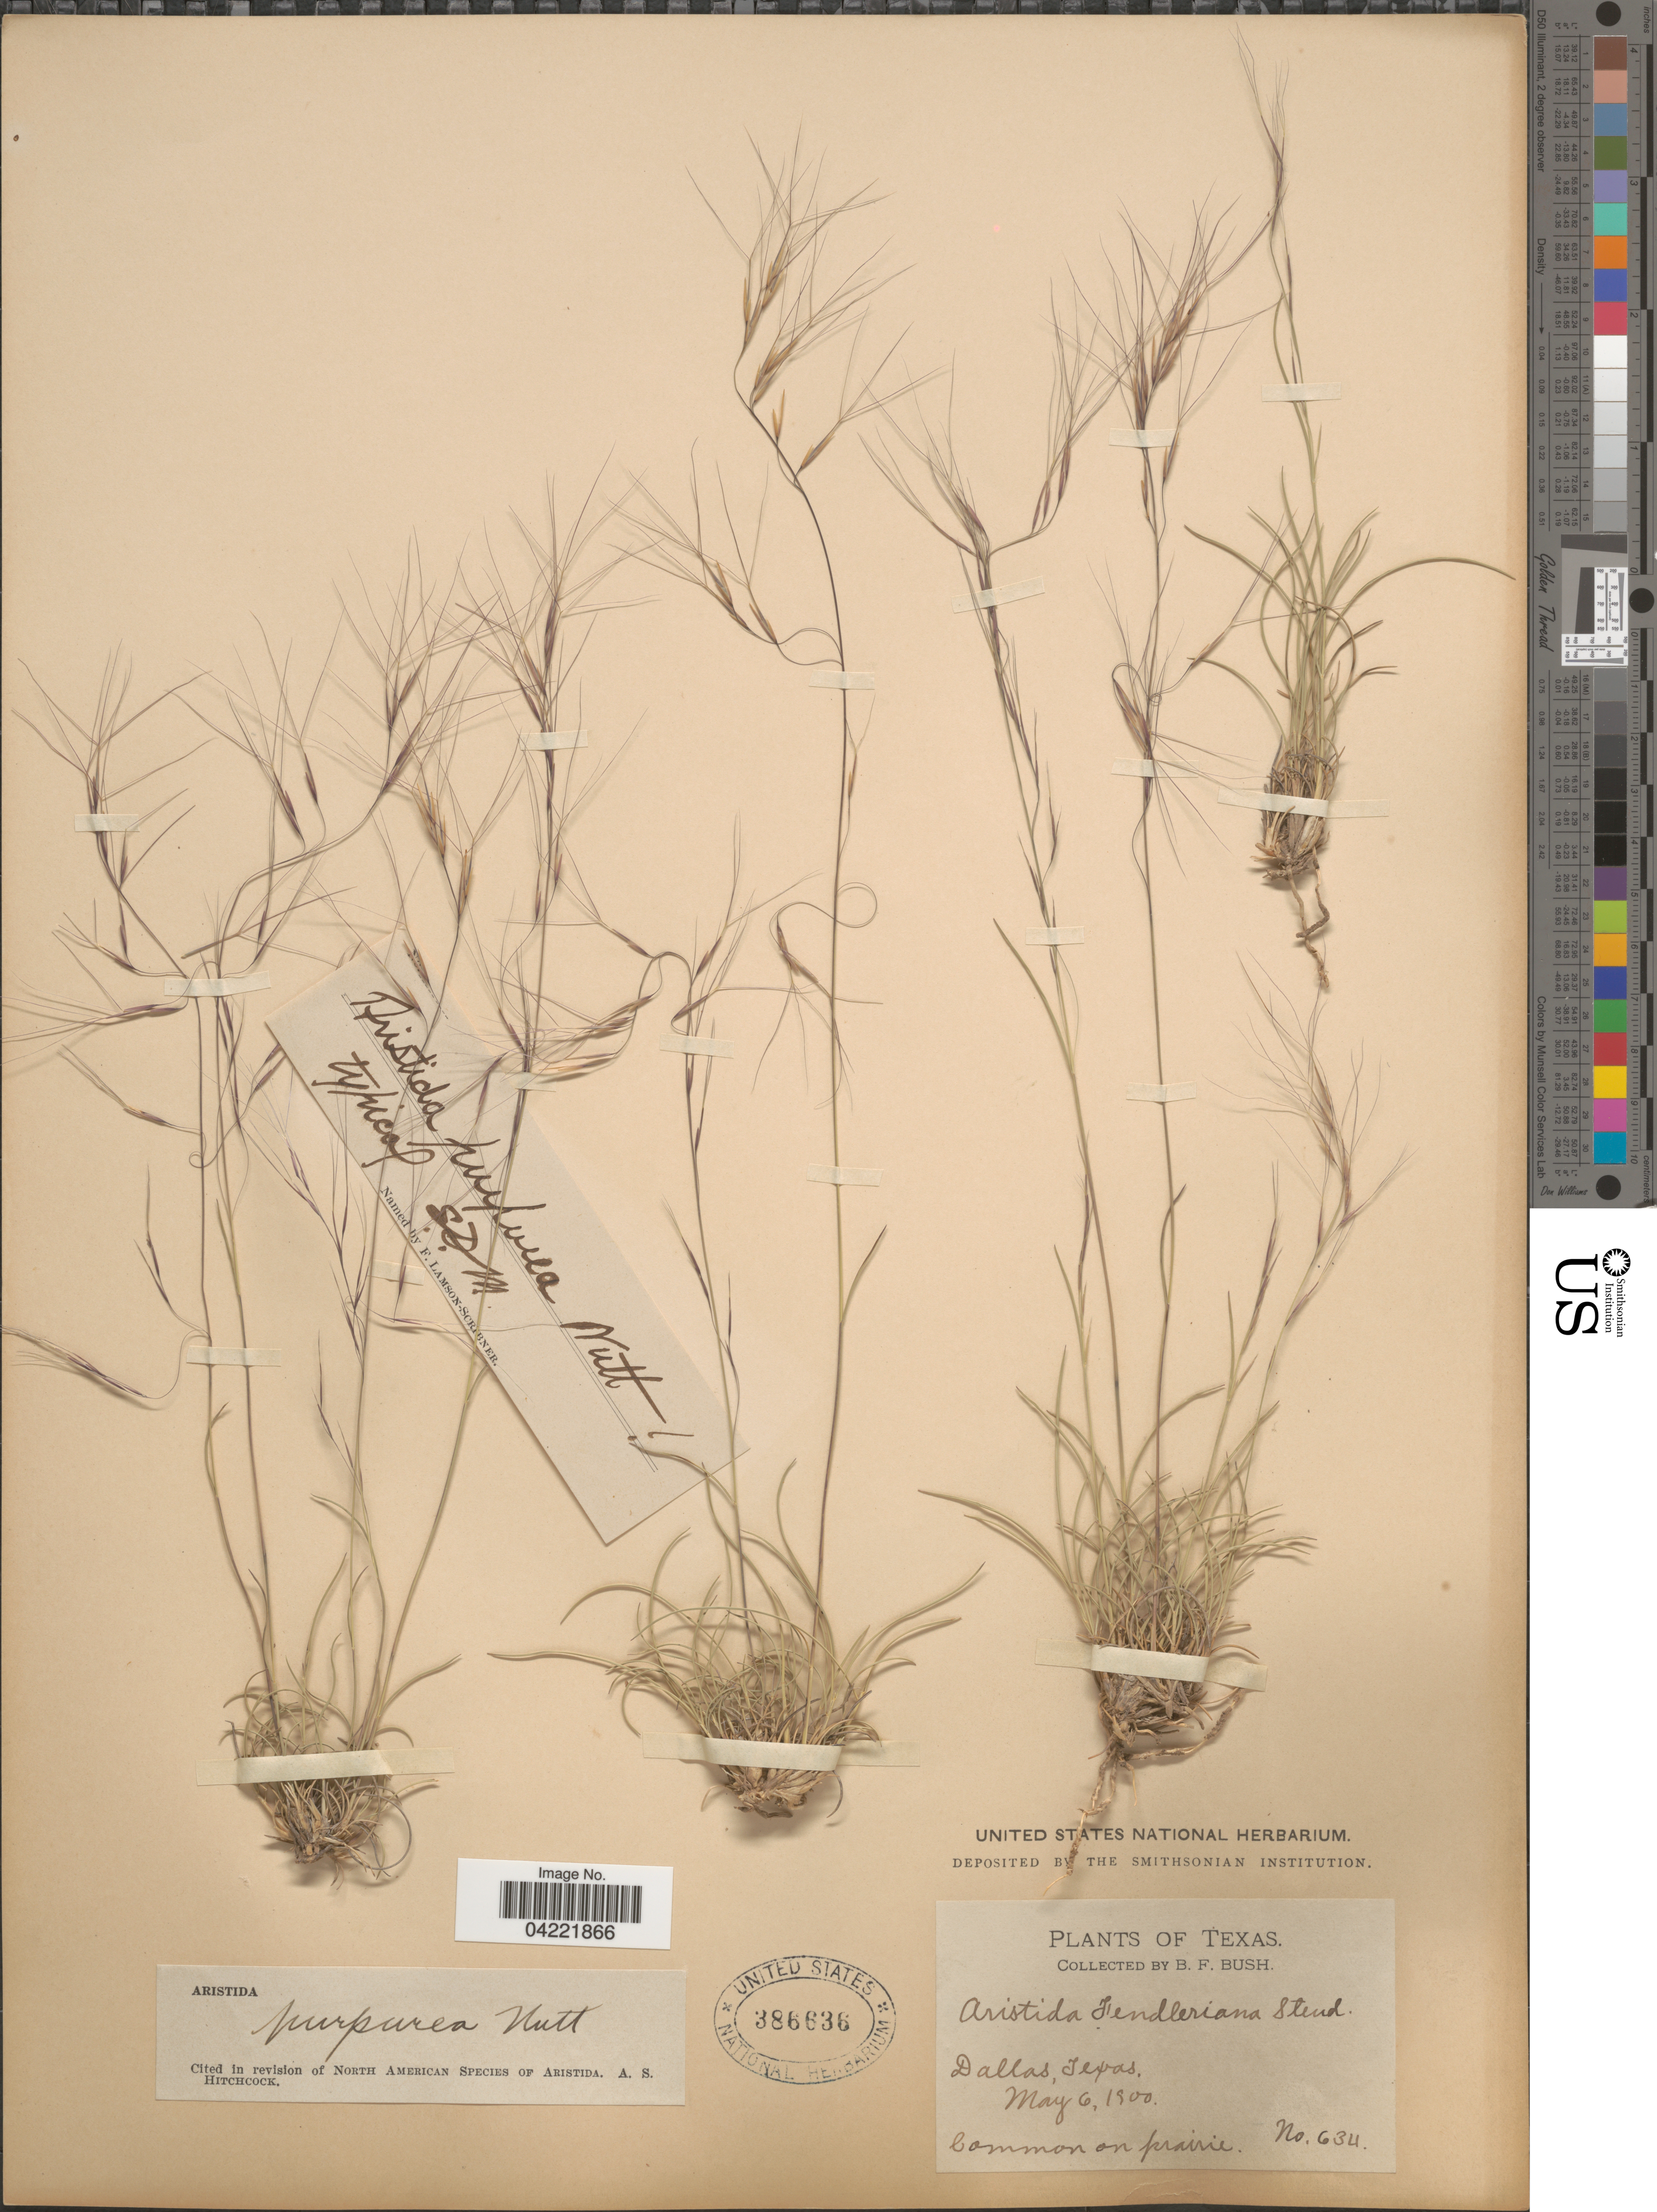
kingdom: Plantae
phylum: Tracheophyta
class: Liliopsida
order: Poales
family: Poaceae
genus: Aristida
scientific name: Aristida purpurea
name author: Nutt.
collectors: B. F. Bush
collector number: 634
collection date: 1900-05-06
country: United States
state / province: Texas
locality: Dallas.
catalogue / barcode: US 386636